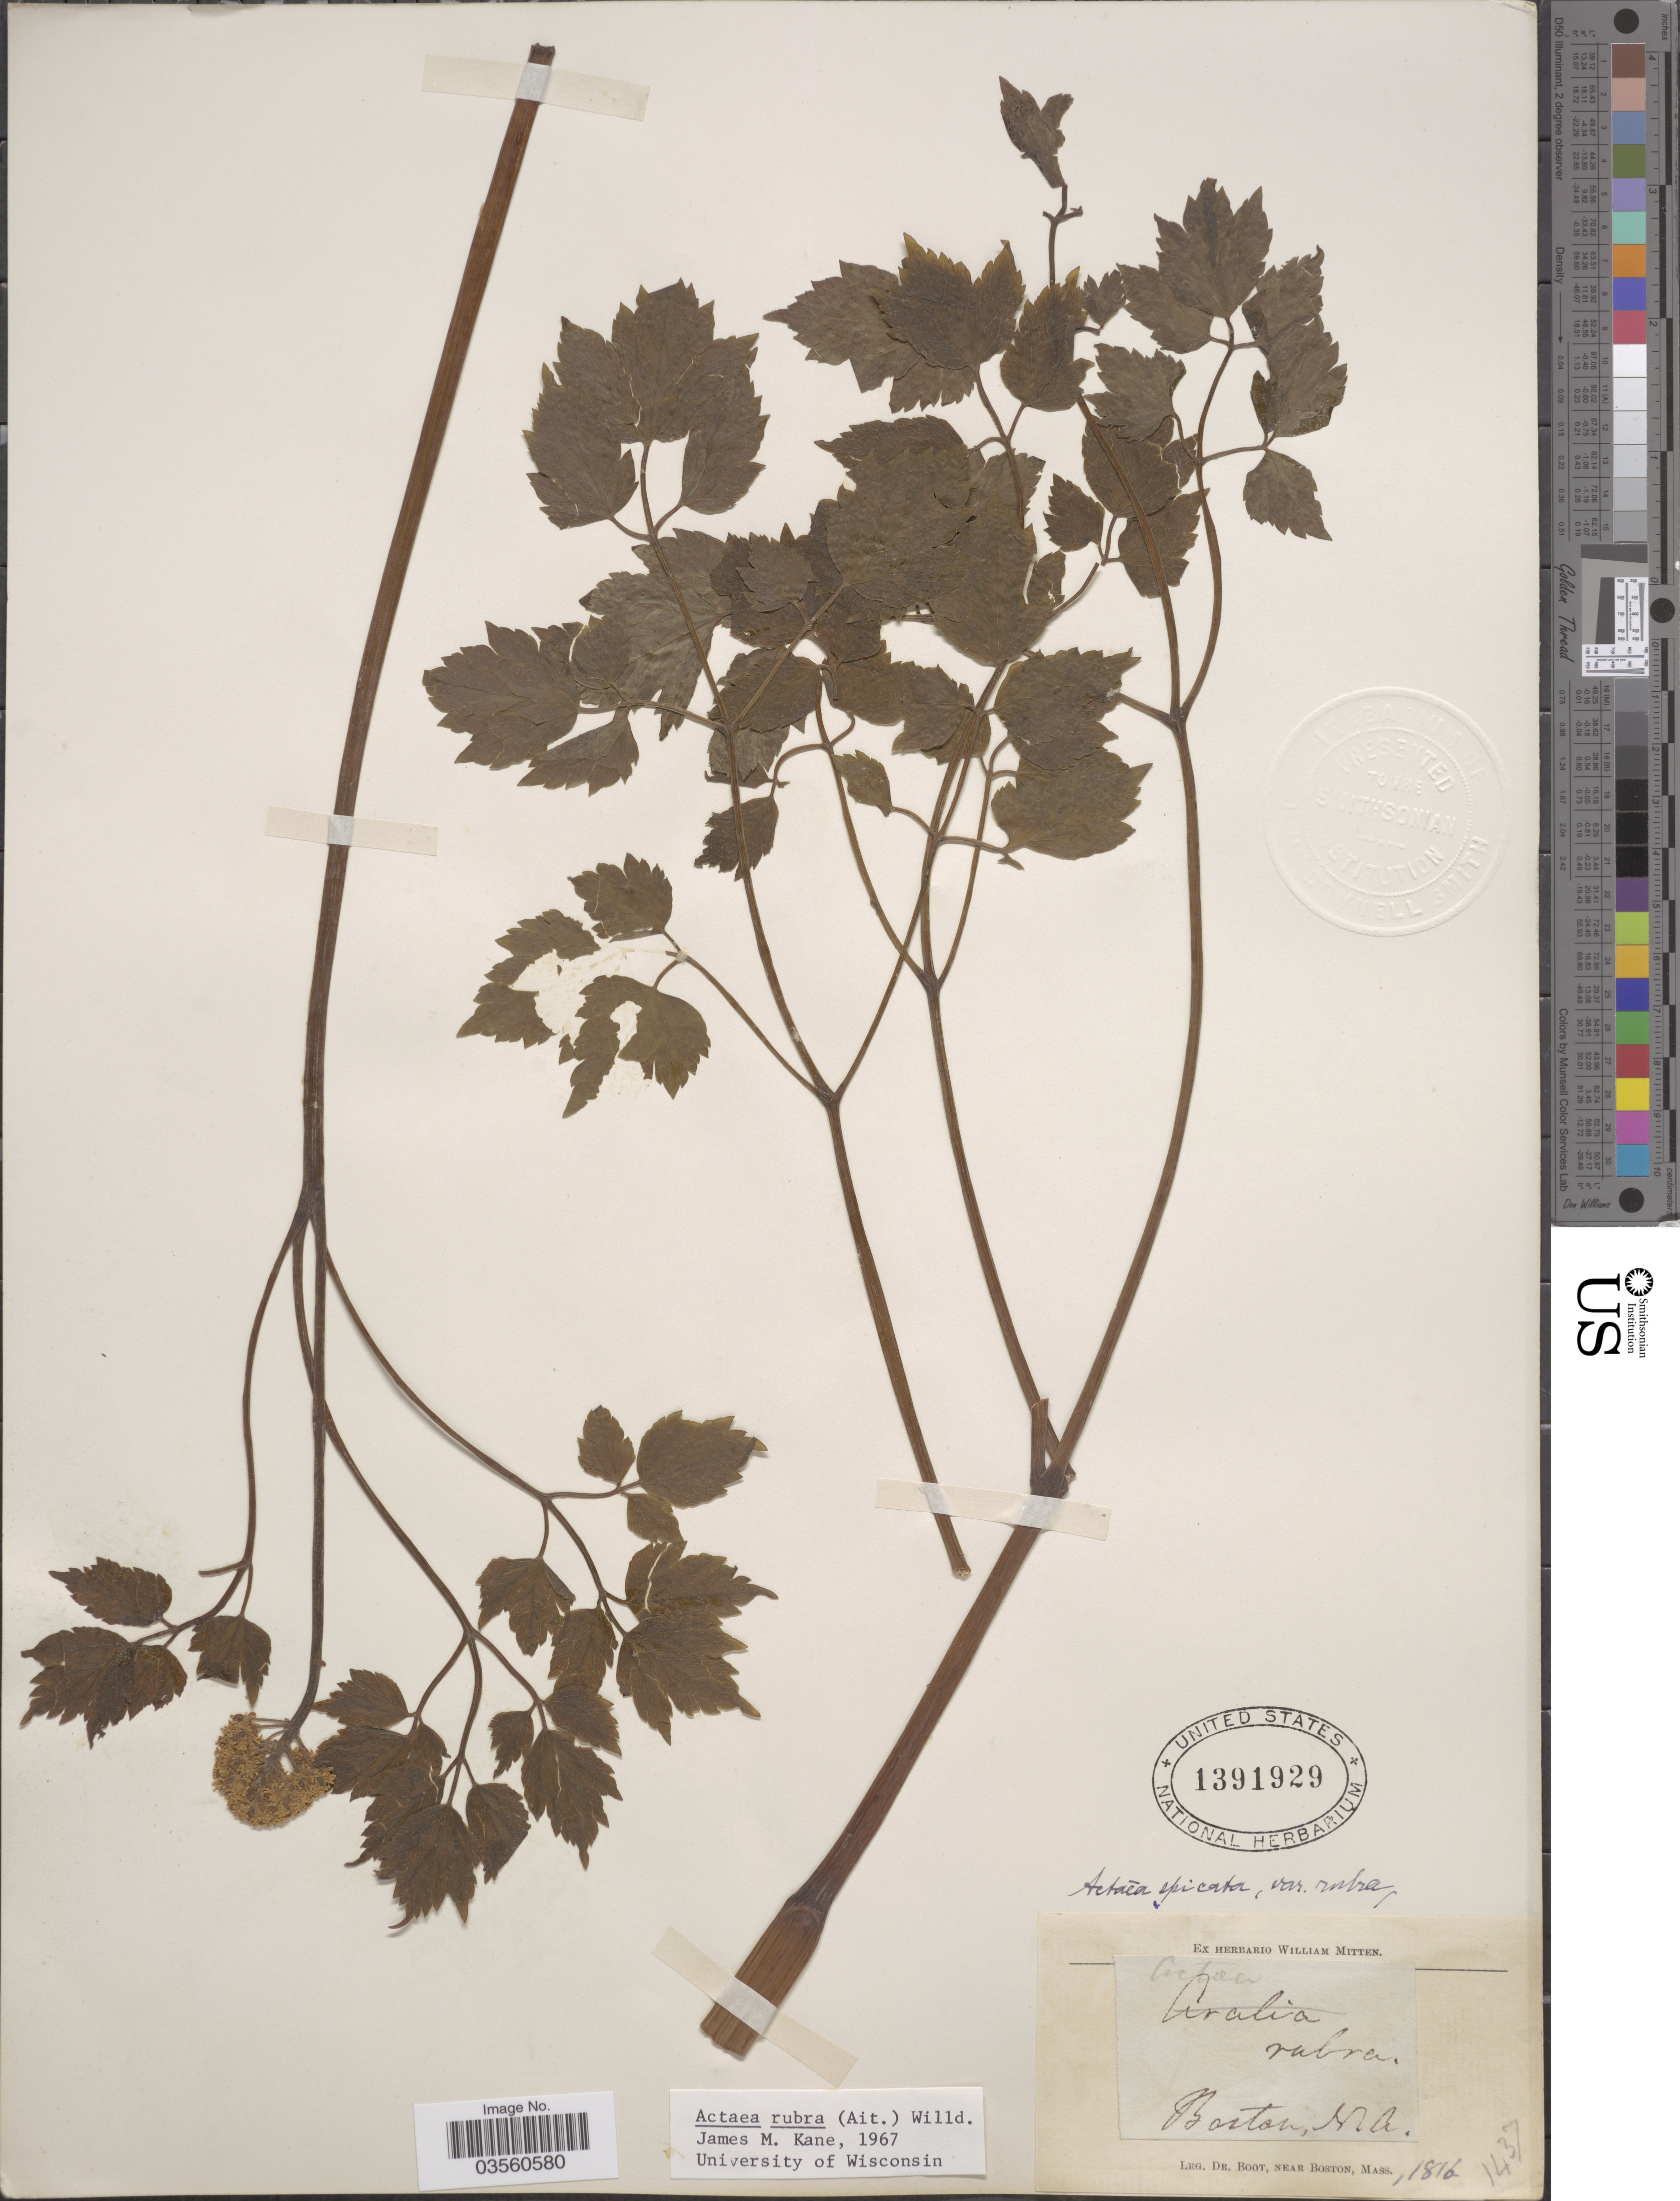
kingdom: Plantae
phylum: Tracheophyta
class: Magnoliopsida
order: Ranunculales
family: Ranunculaceae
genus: Actaea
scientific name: Actaea rubra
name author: (Aiton) Willd.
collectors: Boot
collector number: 1437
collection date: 1816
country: United States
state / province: Massachusetts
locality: Boston.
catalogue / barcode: US 1391929